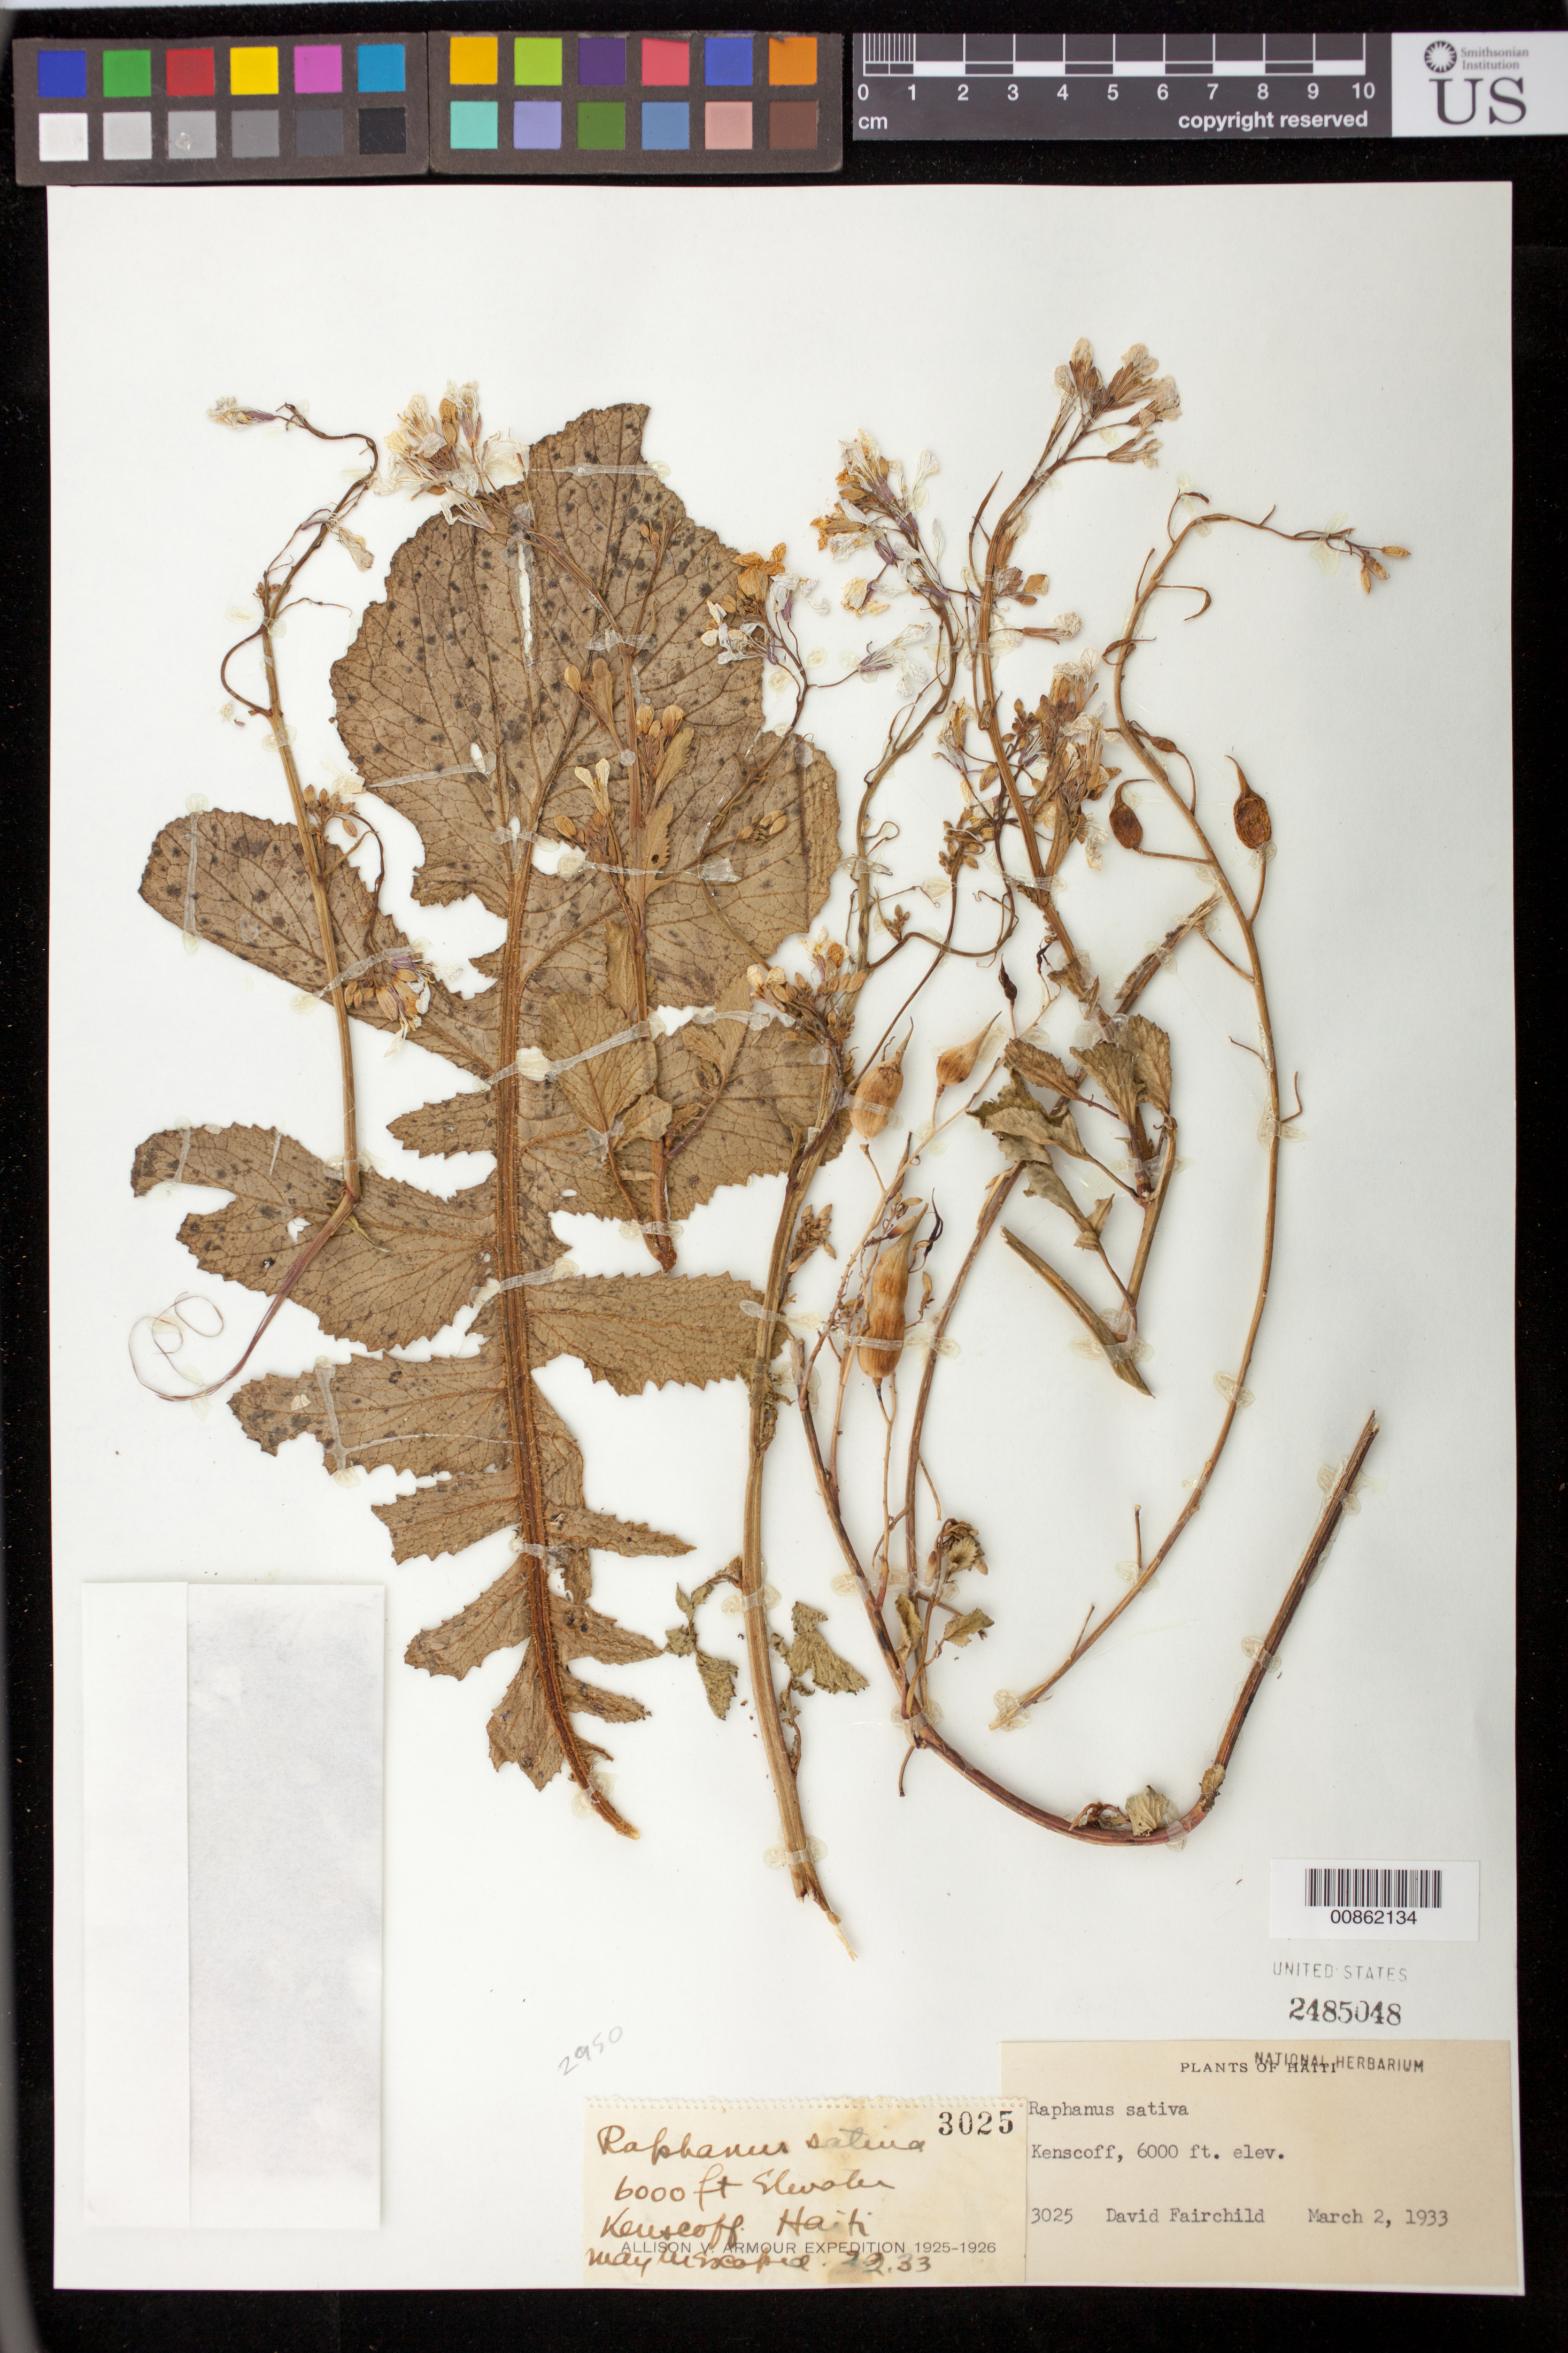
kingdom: Plantae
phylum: Tracheophyta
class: Magnoliopsida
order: Brassicales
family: Brassicaceae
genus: Raphanus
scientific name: Raphanus sativus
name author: L.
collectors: D. Fairchild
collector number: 3025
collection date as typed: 02 Mar 1933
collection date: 1933-03-02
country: Haiti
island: Hispaniola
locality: Kenscoff.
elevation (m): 1829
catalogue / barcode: US 2485048